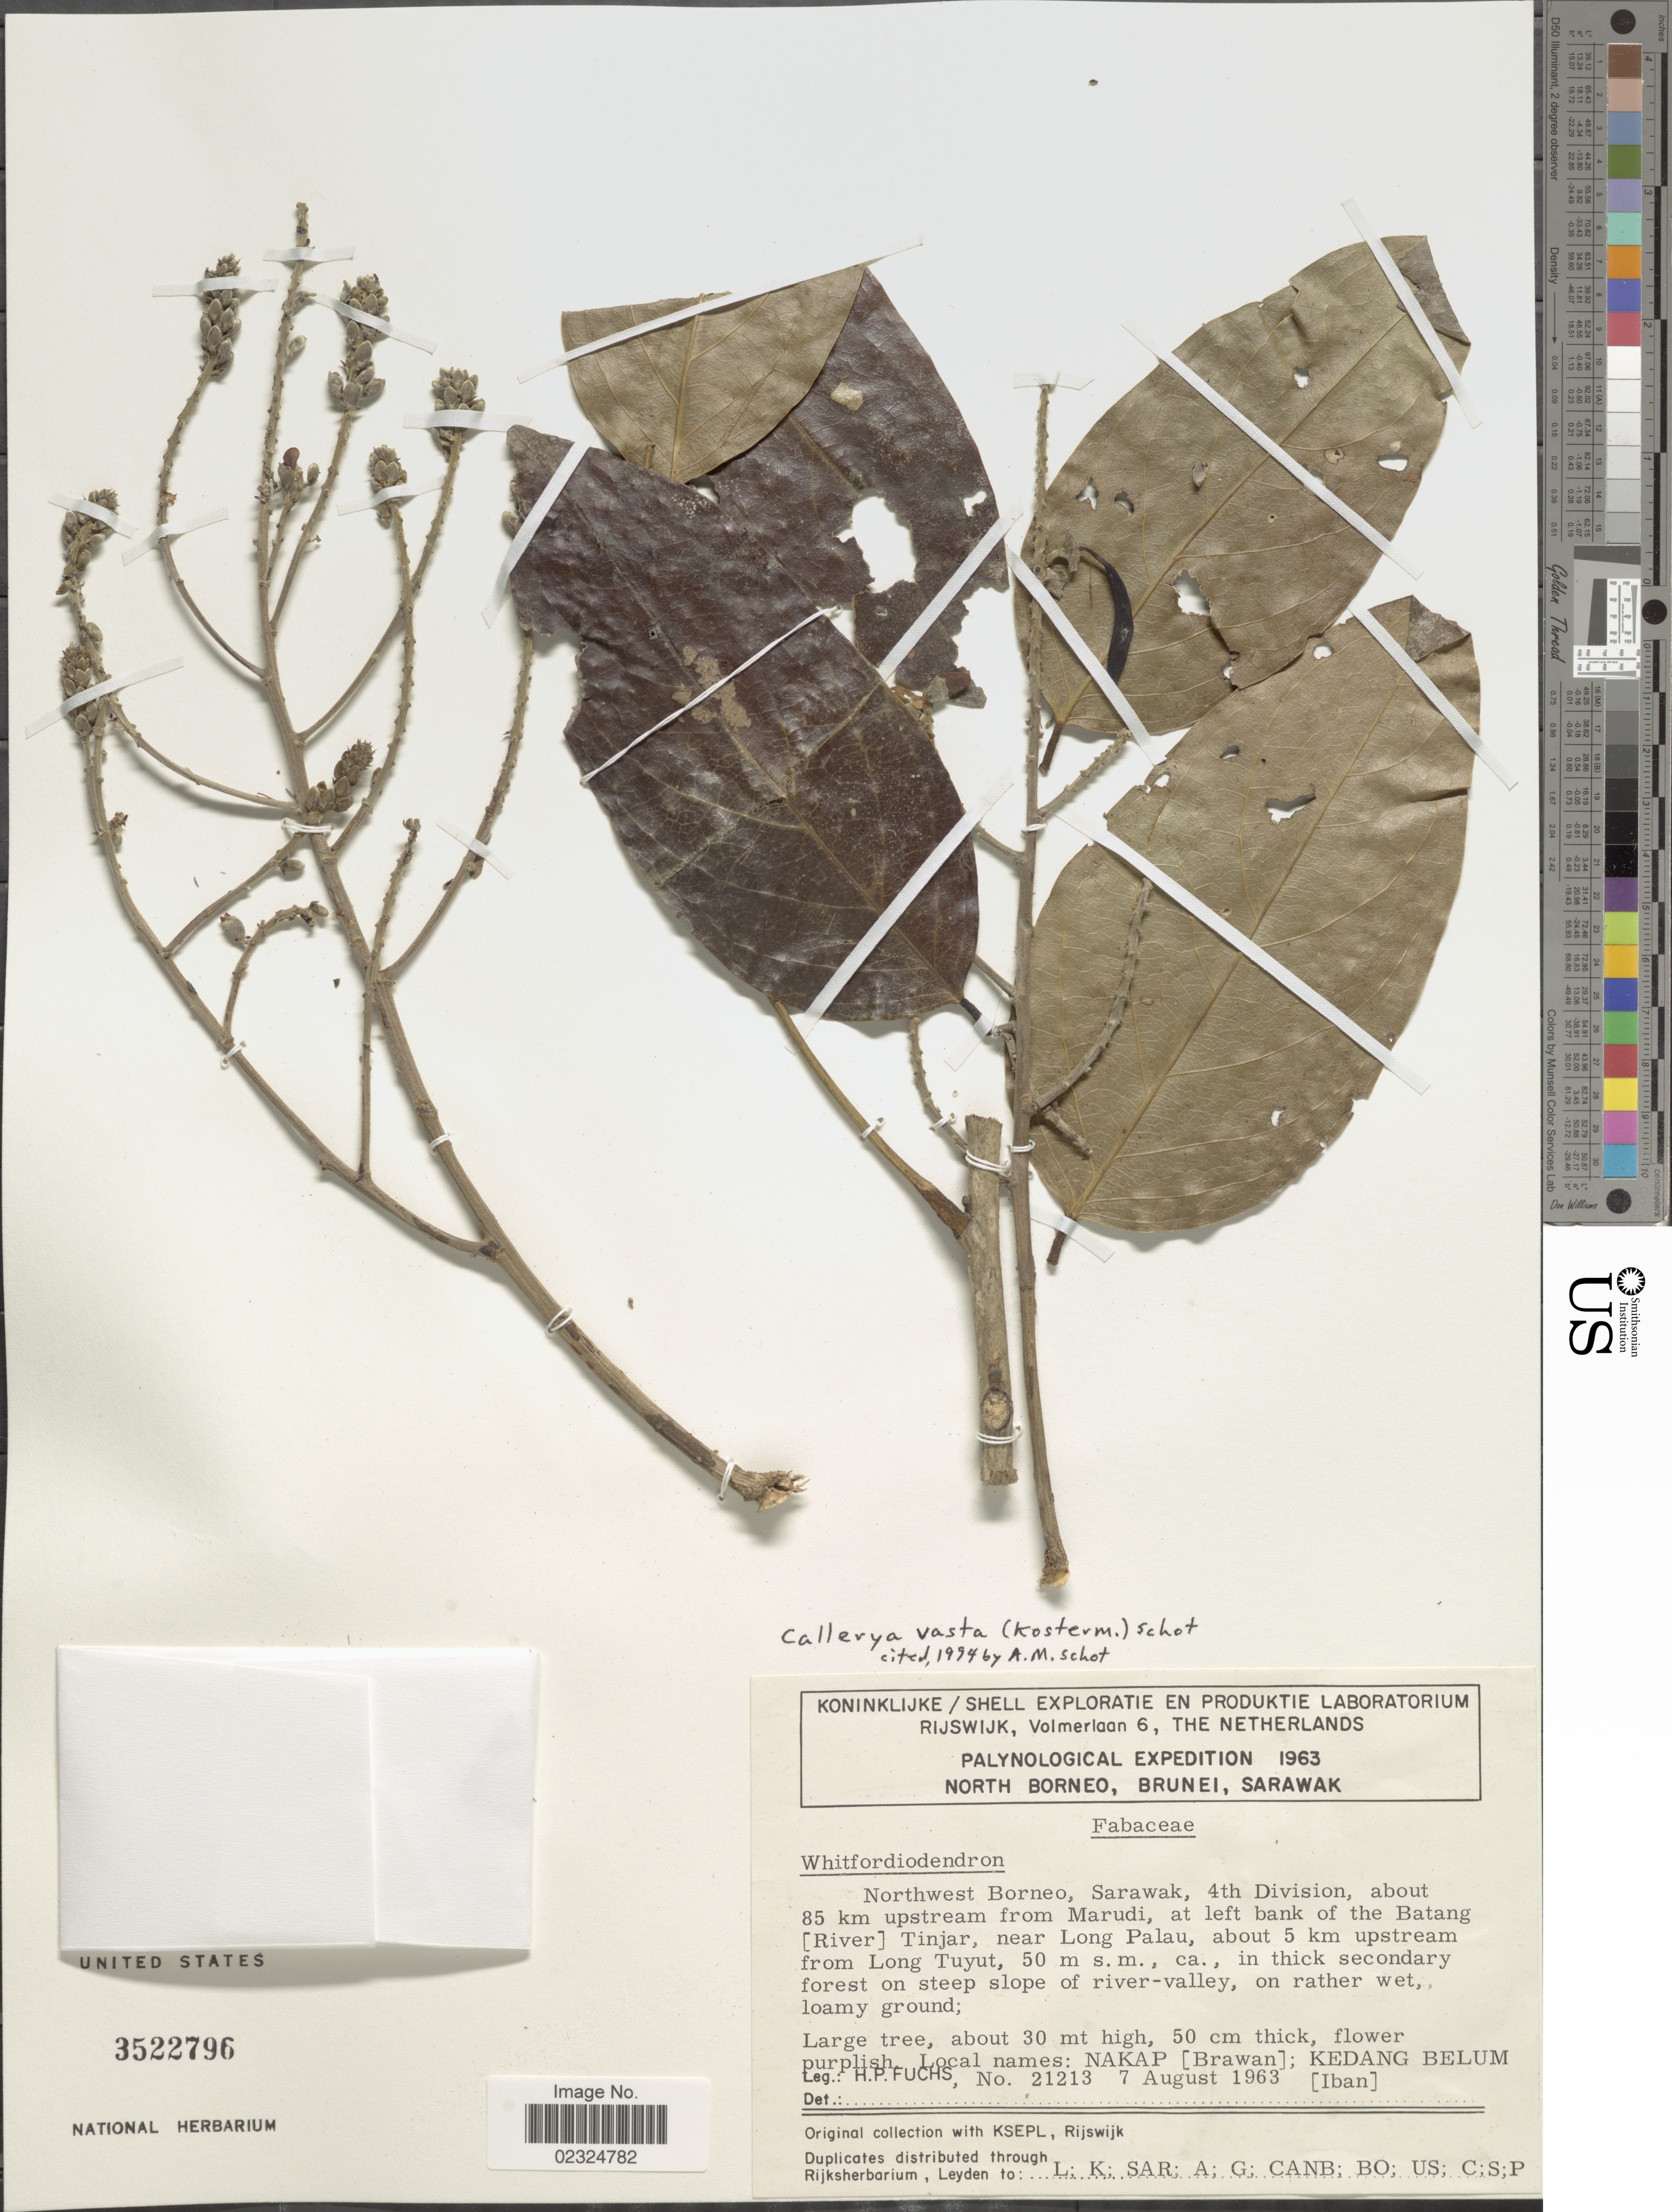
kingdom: Plantae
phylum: Tracheophyta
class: Magnoliopsida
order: Fabales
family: Fabaceae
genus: Adinobotrys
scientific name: Adinobotrys vastus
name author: (Kosterm.) J. Compton & Schrire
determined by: Strong, Mark T., (BOT), Smithsonian Institution - National Museum of Natural History (UNITED STATES)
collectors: H. P. Fuchs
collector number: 21213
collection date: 1963-08-07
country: Malaysia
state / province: Sarawak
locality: Northwest Borneo, 4th Division, about 85 km upstream from Murudi at left bank of the Batang (River) Tinjar, near Long Plaau, about 5 km upstream from Long Tuyut, North Borneo, Brunei, Sarawak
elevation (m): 50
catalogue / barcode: US 3522796